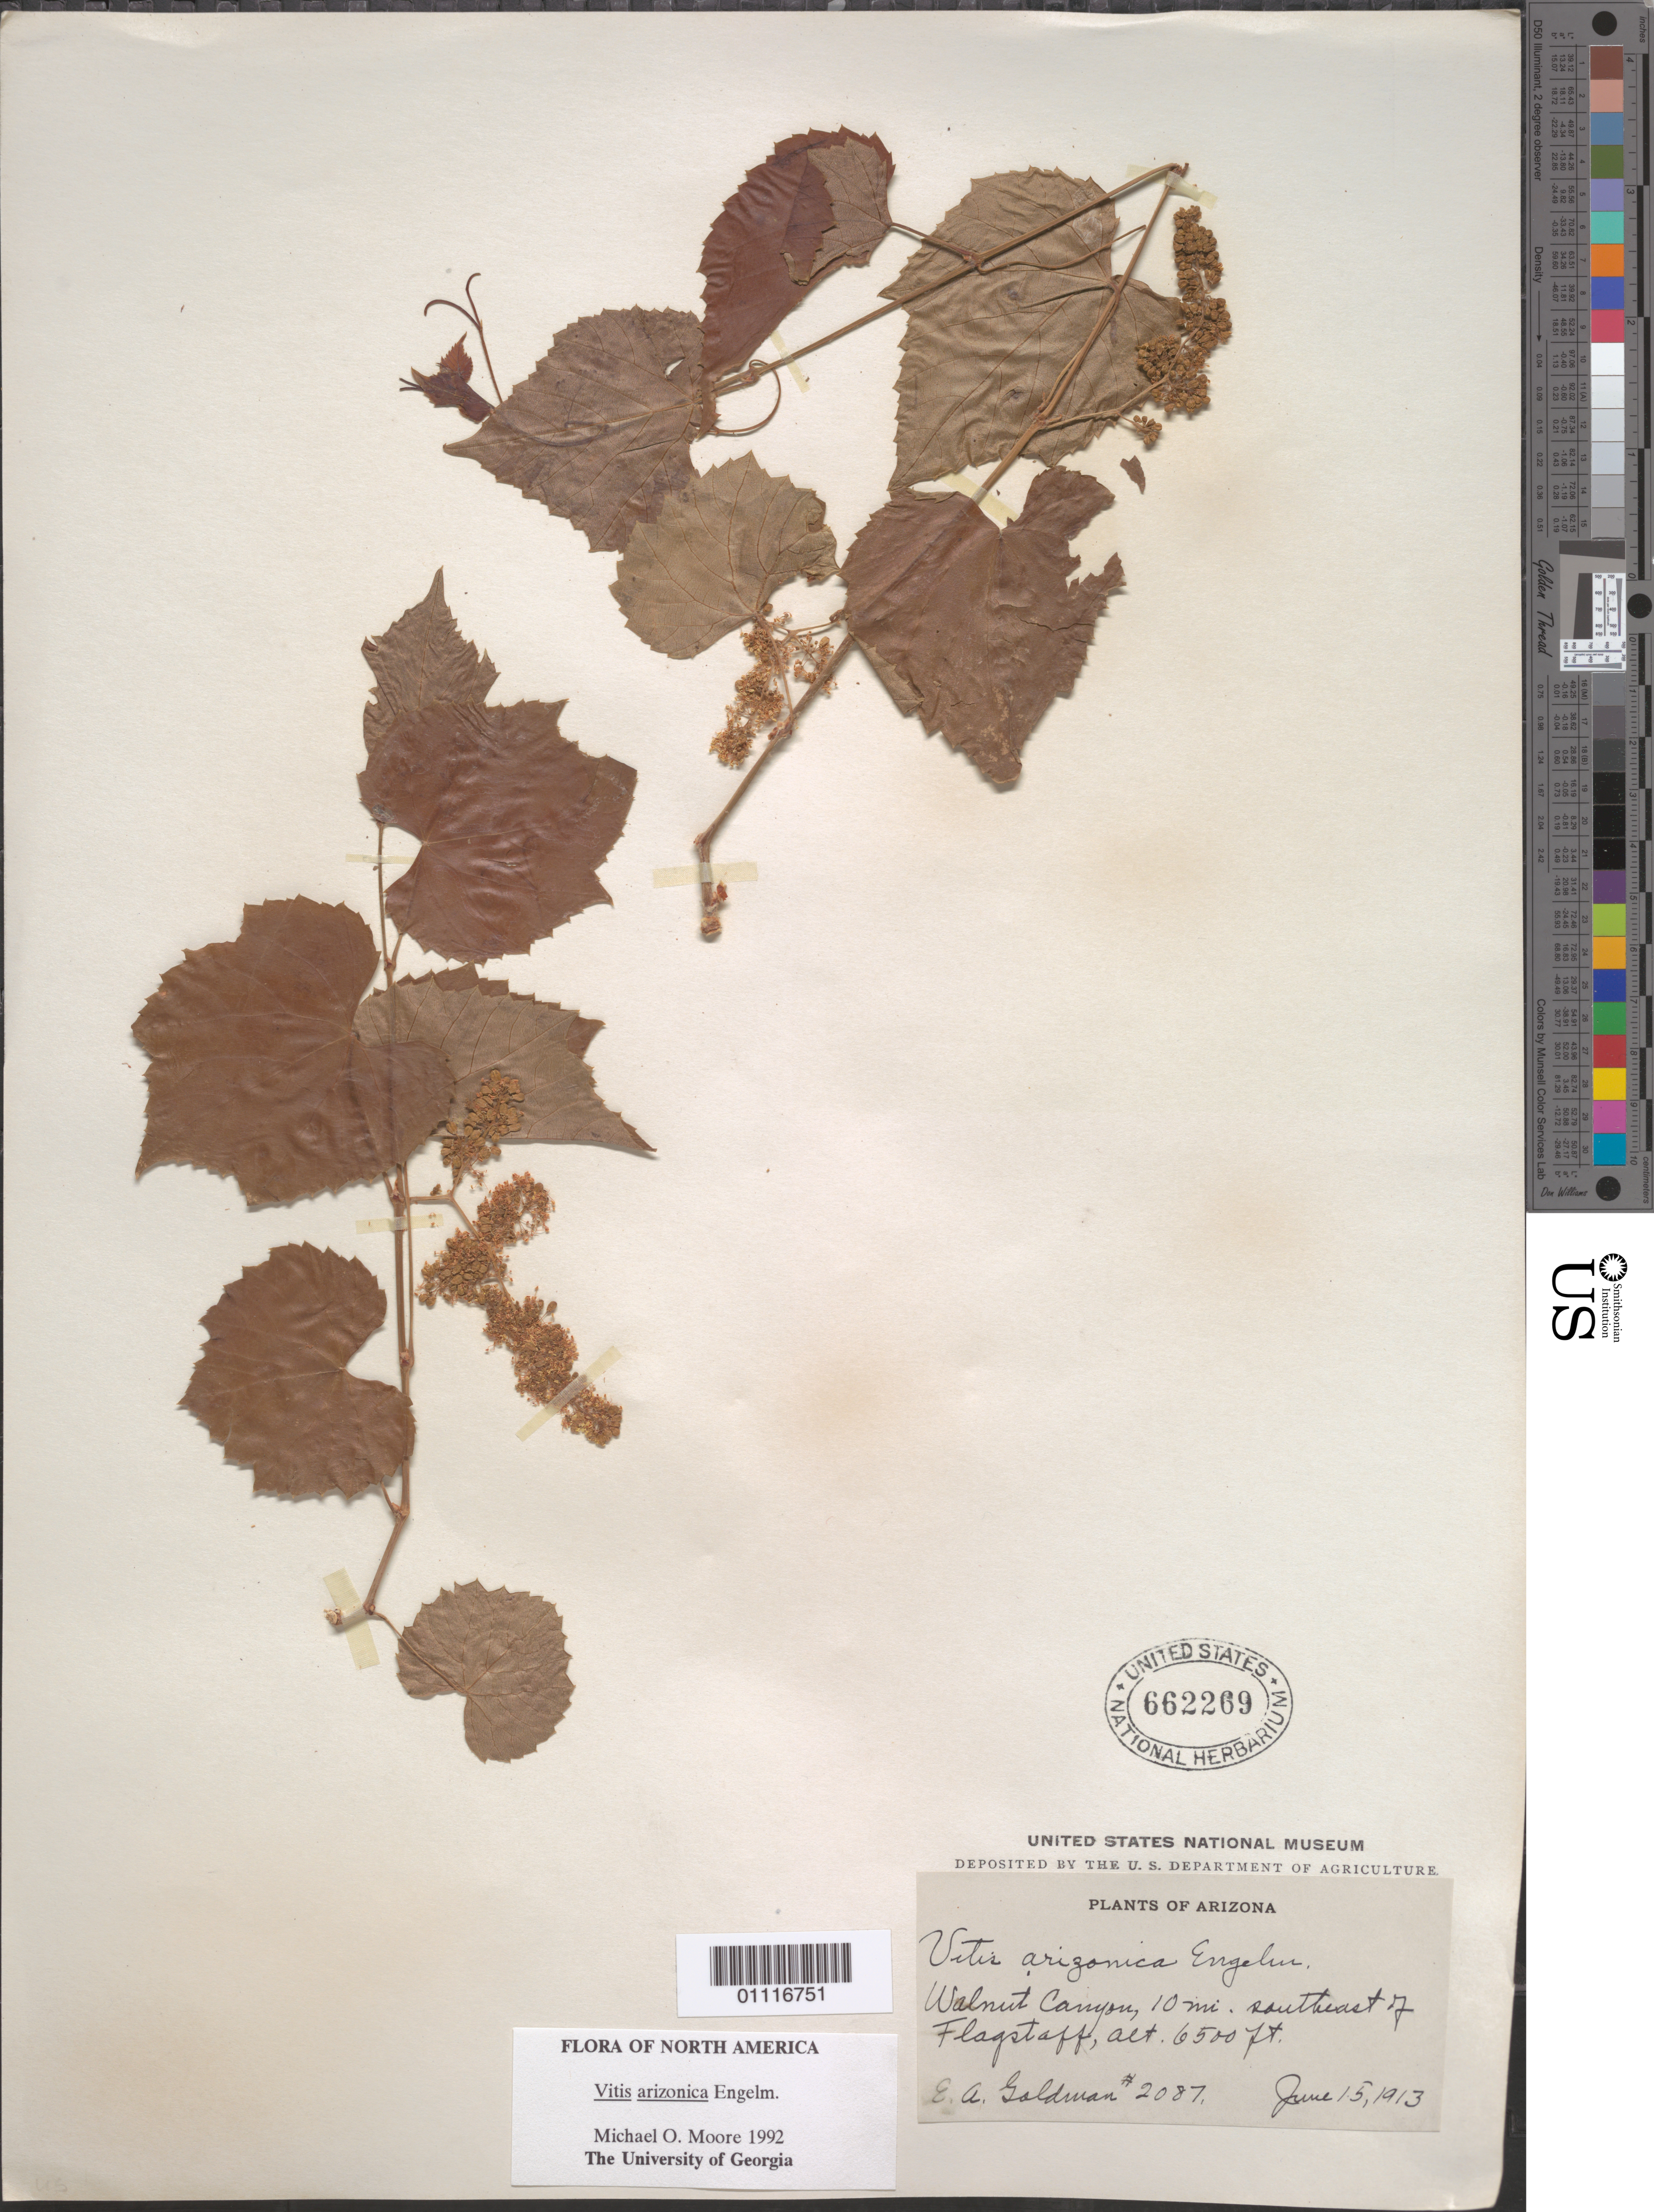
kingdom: Plantae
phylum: Tracheophyta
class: Magnoliopsida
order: Vitales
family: Vitaceae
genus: Vitis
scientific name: Vitis arizonica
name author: Engelm.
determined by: Moore, M. O.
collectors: E. A. Goldman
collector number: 2087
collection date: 1913-06-15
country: United States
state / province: Arizona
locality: Walnut Canyon, 10 mi, southeast of Flagstaff.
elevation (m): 1981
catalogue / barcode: US 662269